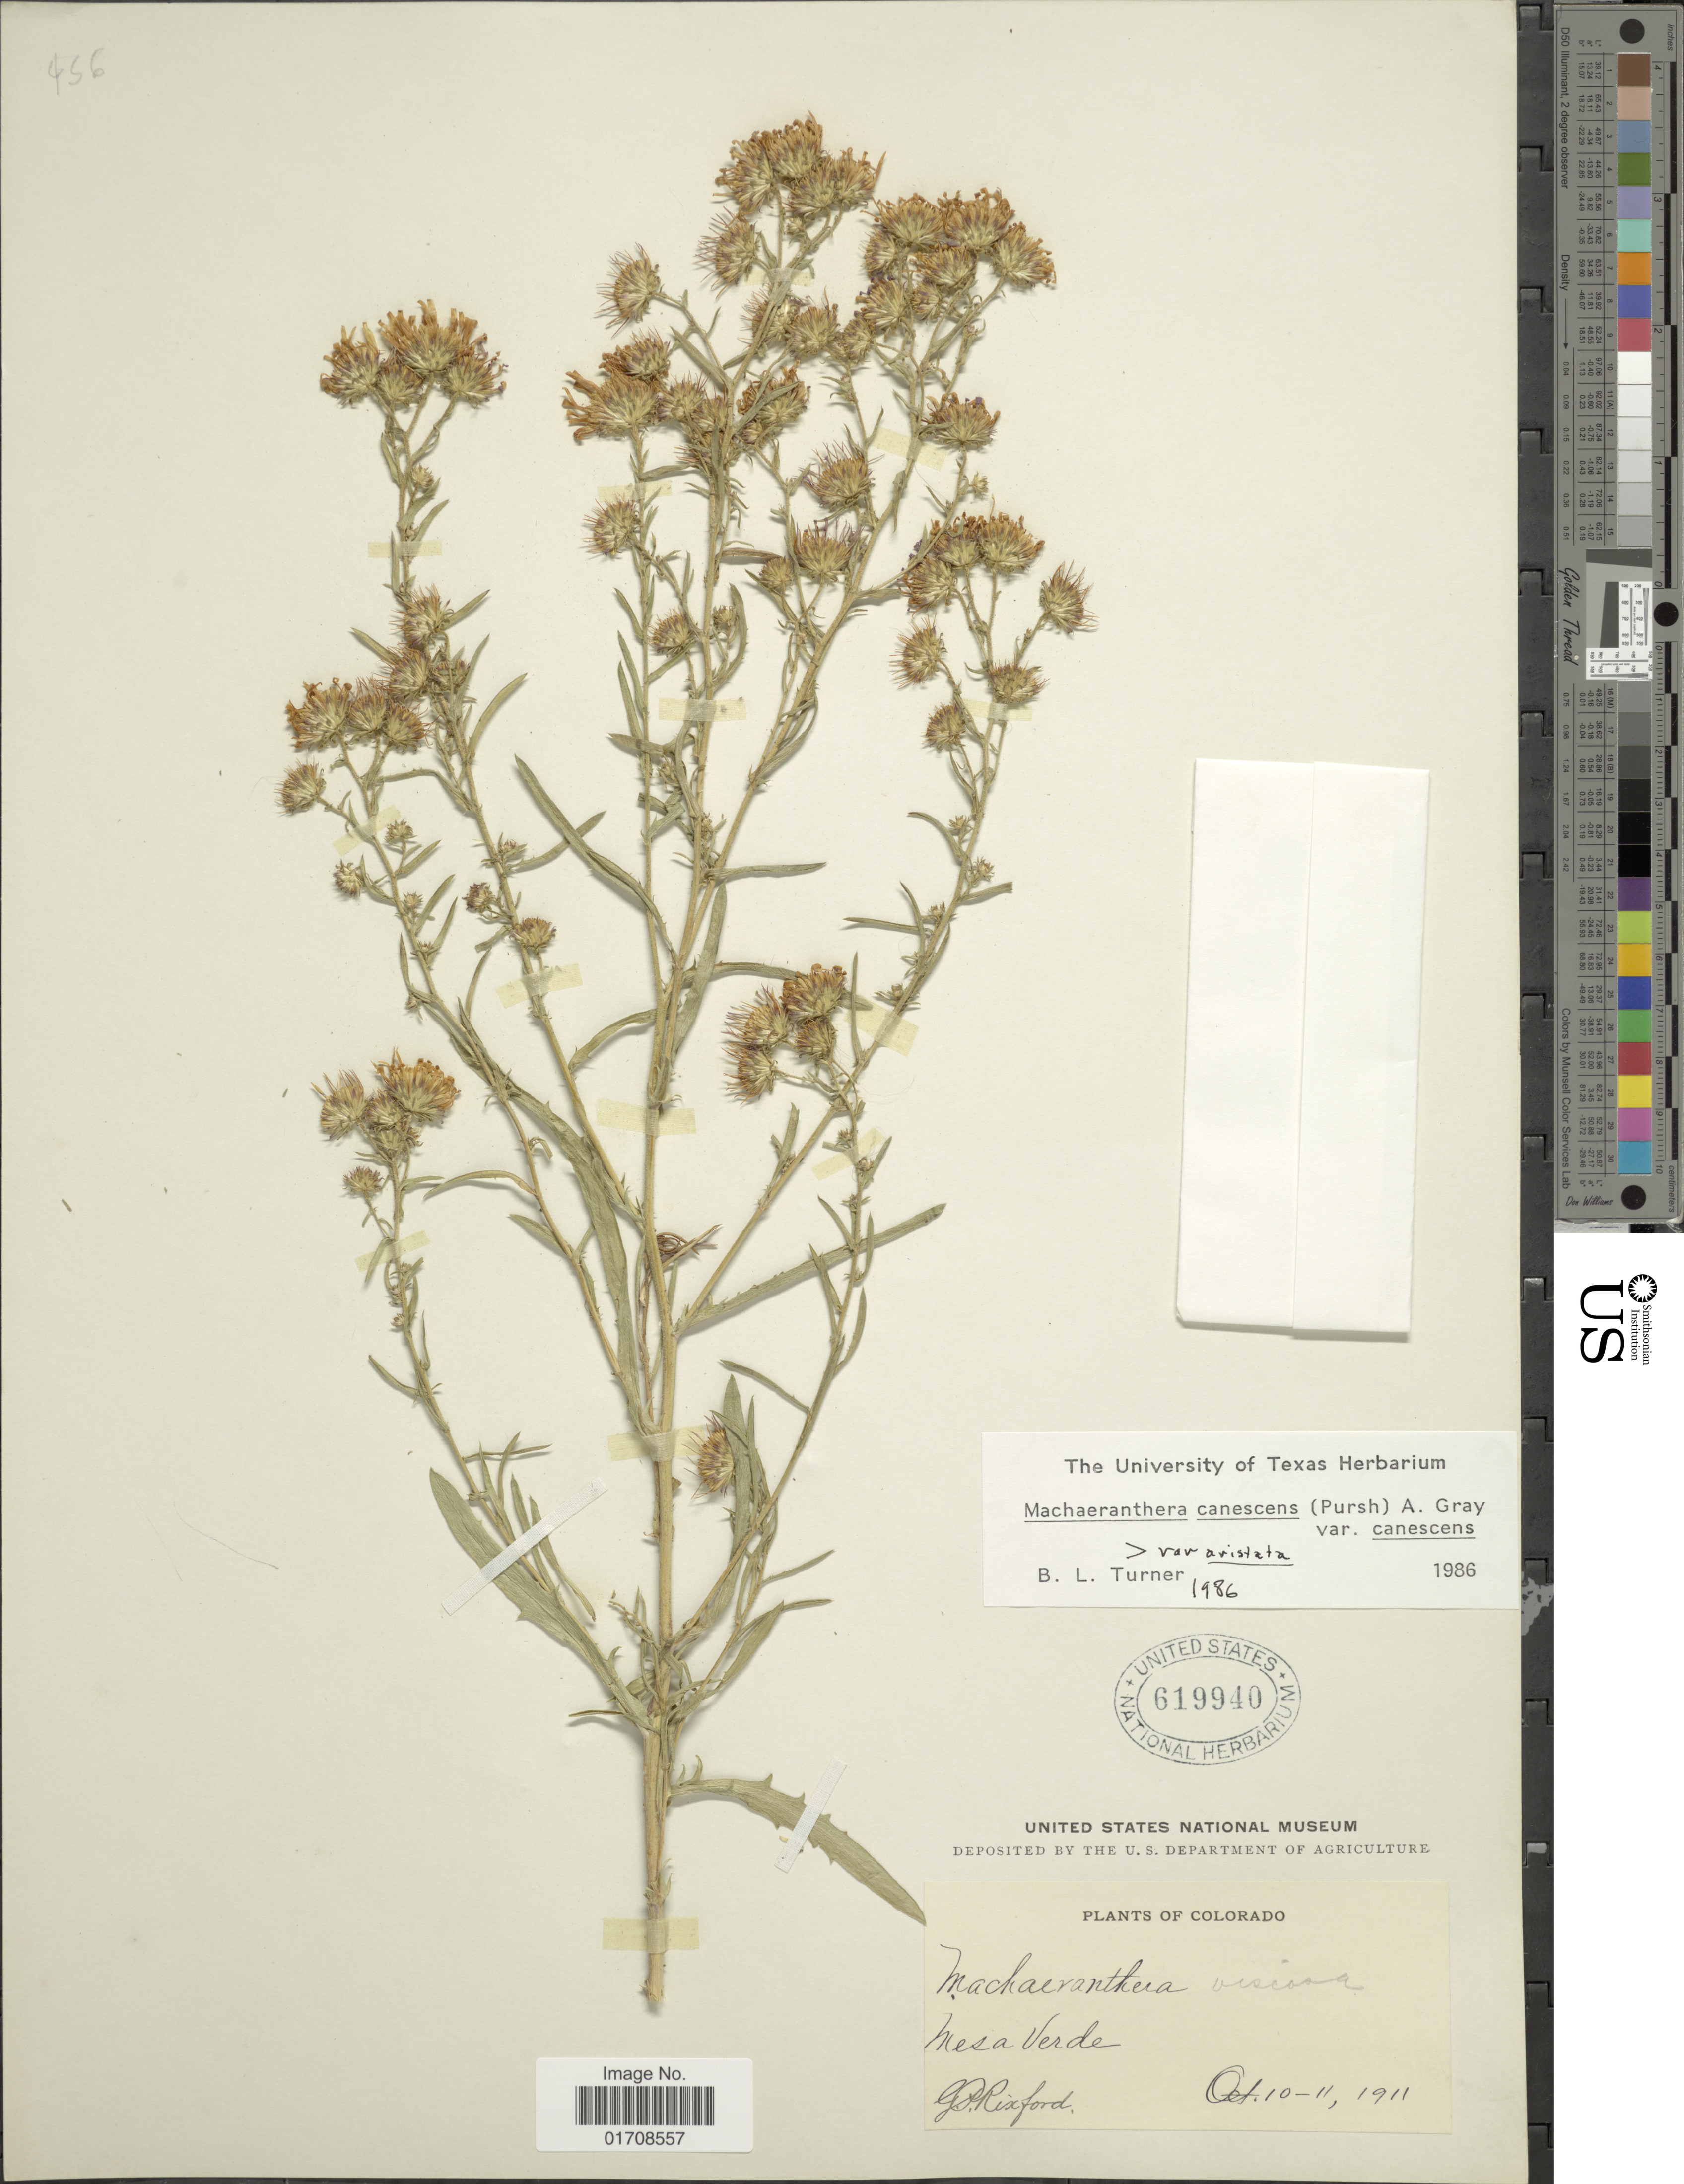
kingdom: Plantae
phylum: Tracheophyta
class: Magnoliopsida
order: Asterales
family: Asteraceae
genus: Machaeranthera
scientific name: Machaeranthera canescens var. canescens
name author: (Pursh) A. Gray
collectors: G. Rixford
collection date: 1911-10-10/1911-10-11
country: United States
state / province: Colorado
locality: Mesa Verde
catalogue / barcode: US 619940